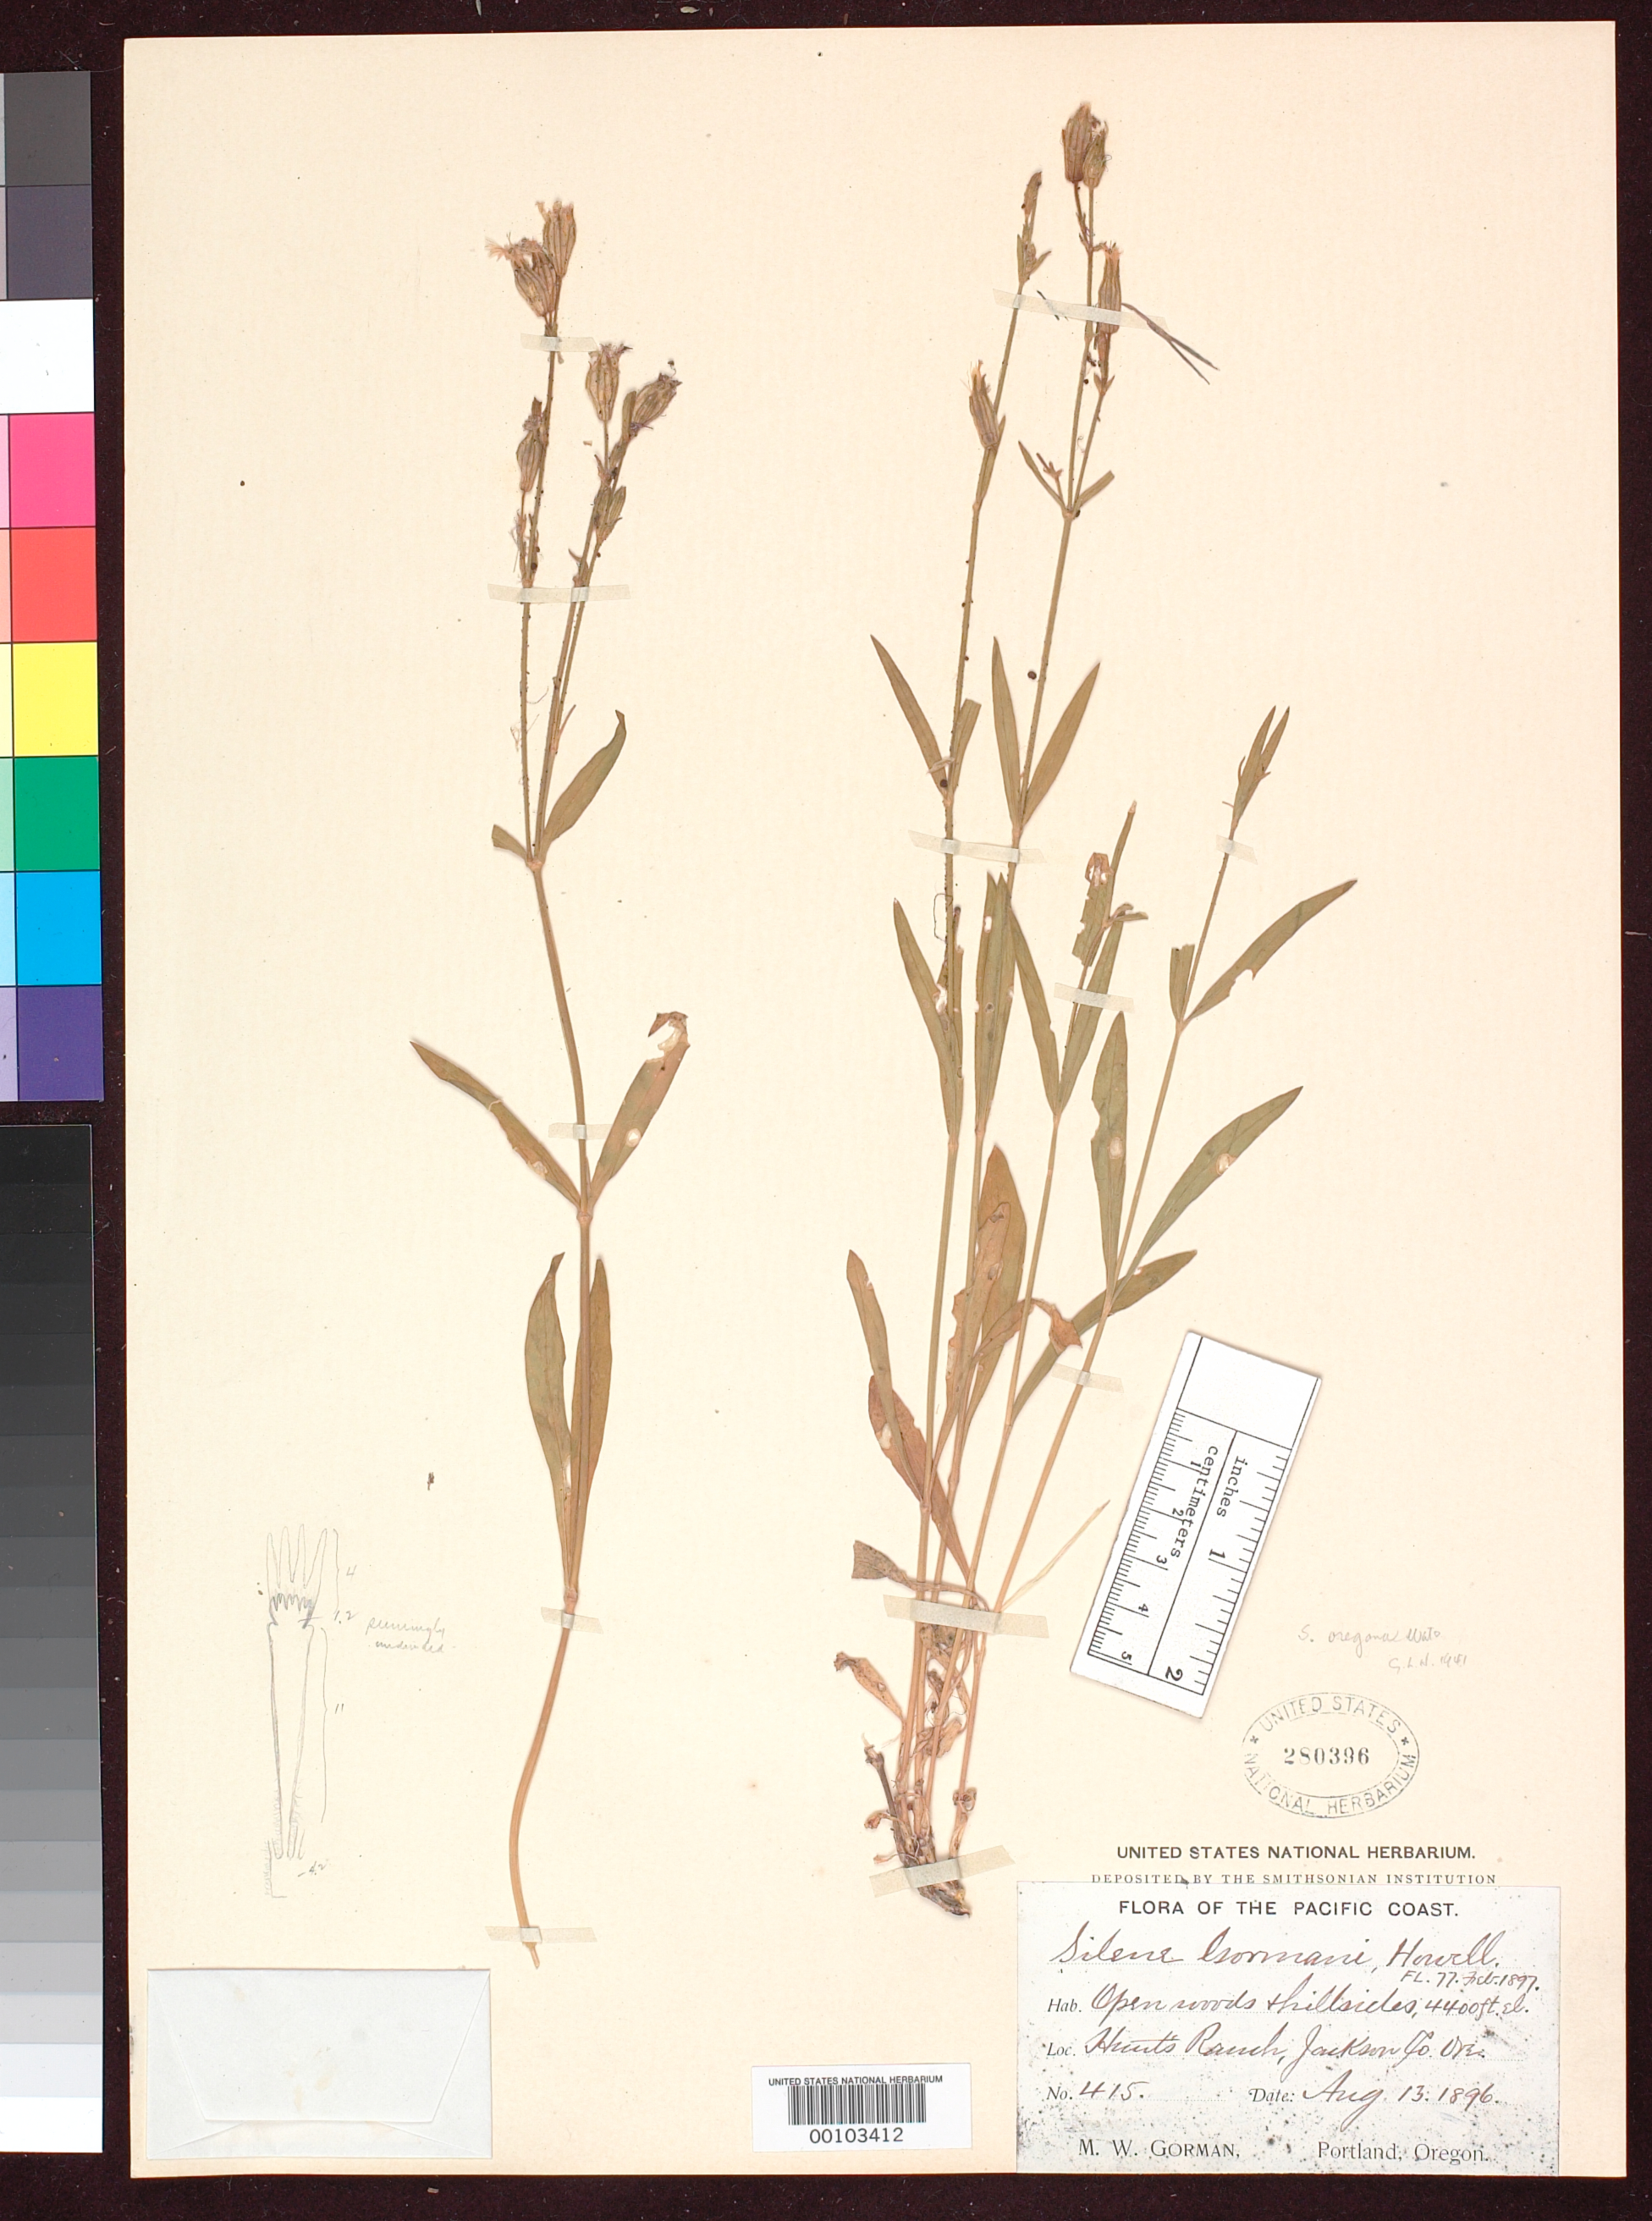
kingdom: Plantae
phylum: Tracheophyta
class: Magnoliopsida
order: Caryophyllales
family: Caryophyllaceae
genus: Silene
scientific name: Silene gormanii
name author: Howell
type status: Type Collection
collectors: M. W. Gorman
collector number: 415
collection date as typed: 13 Aug 1896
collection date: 1896-08-13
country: United States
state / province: Oregon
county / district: Jackson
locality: Hunt's Ranch; alt. 4400 Ft.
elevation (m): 1341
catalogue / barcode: US 280396